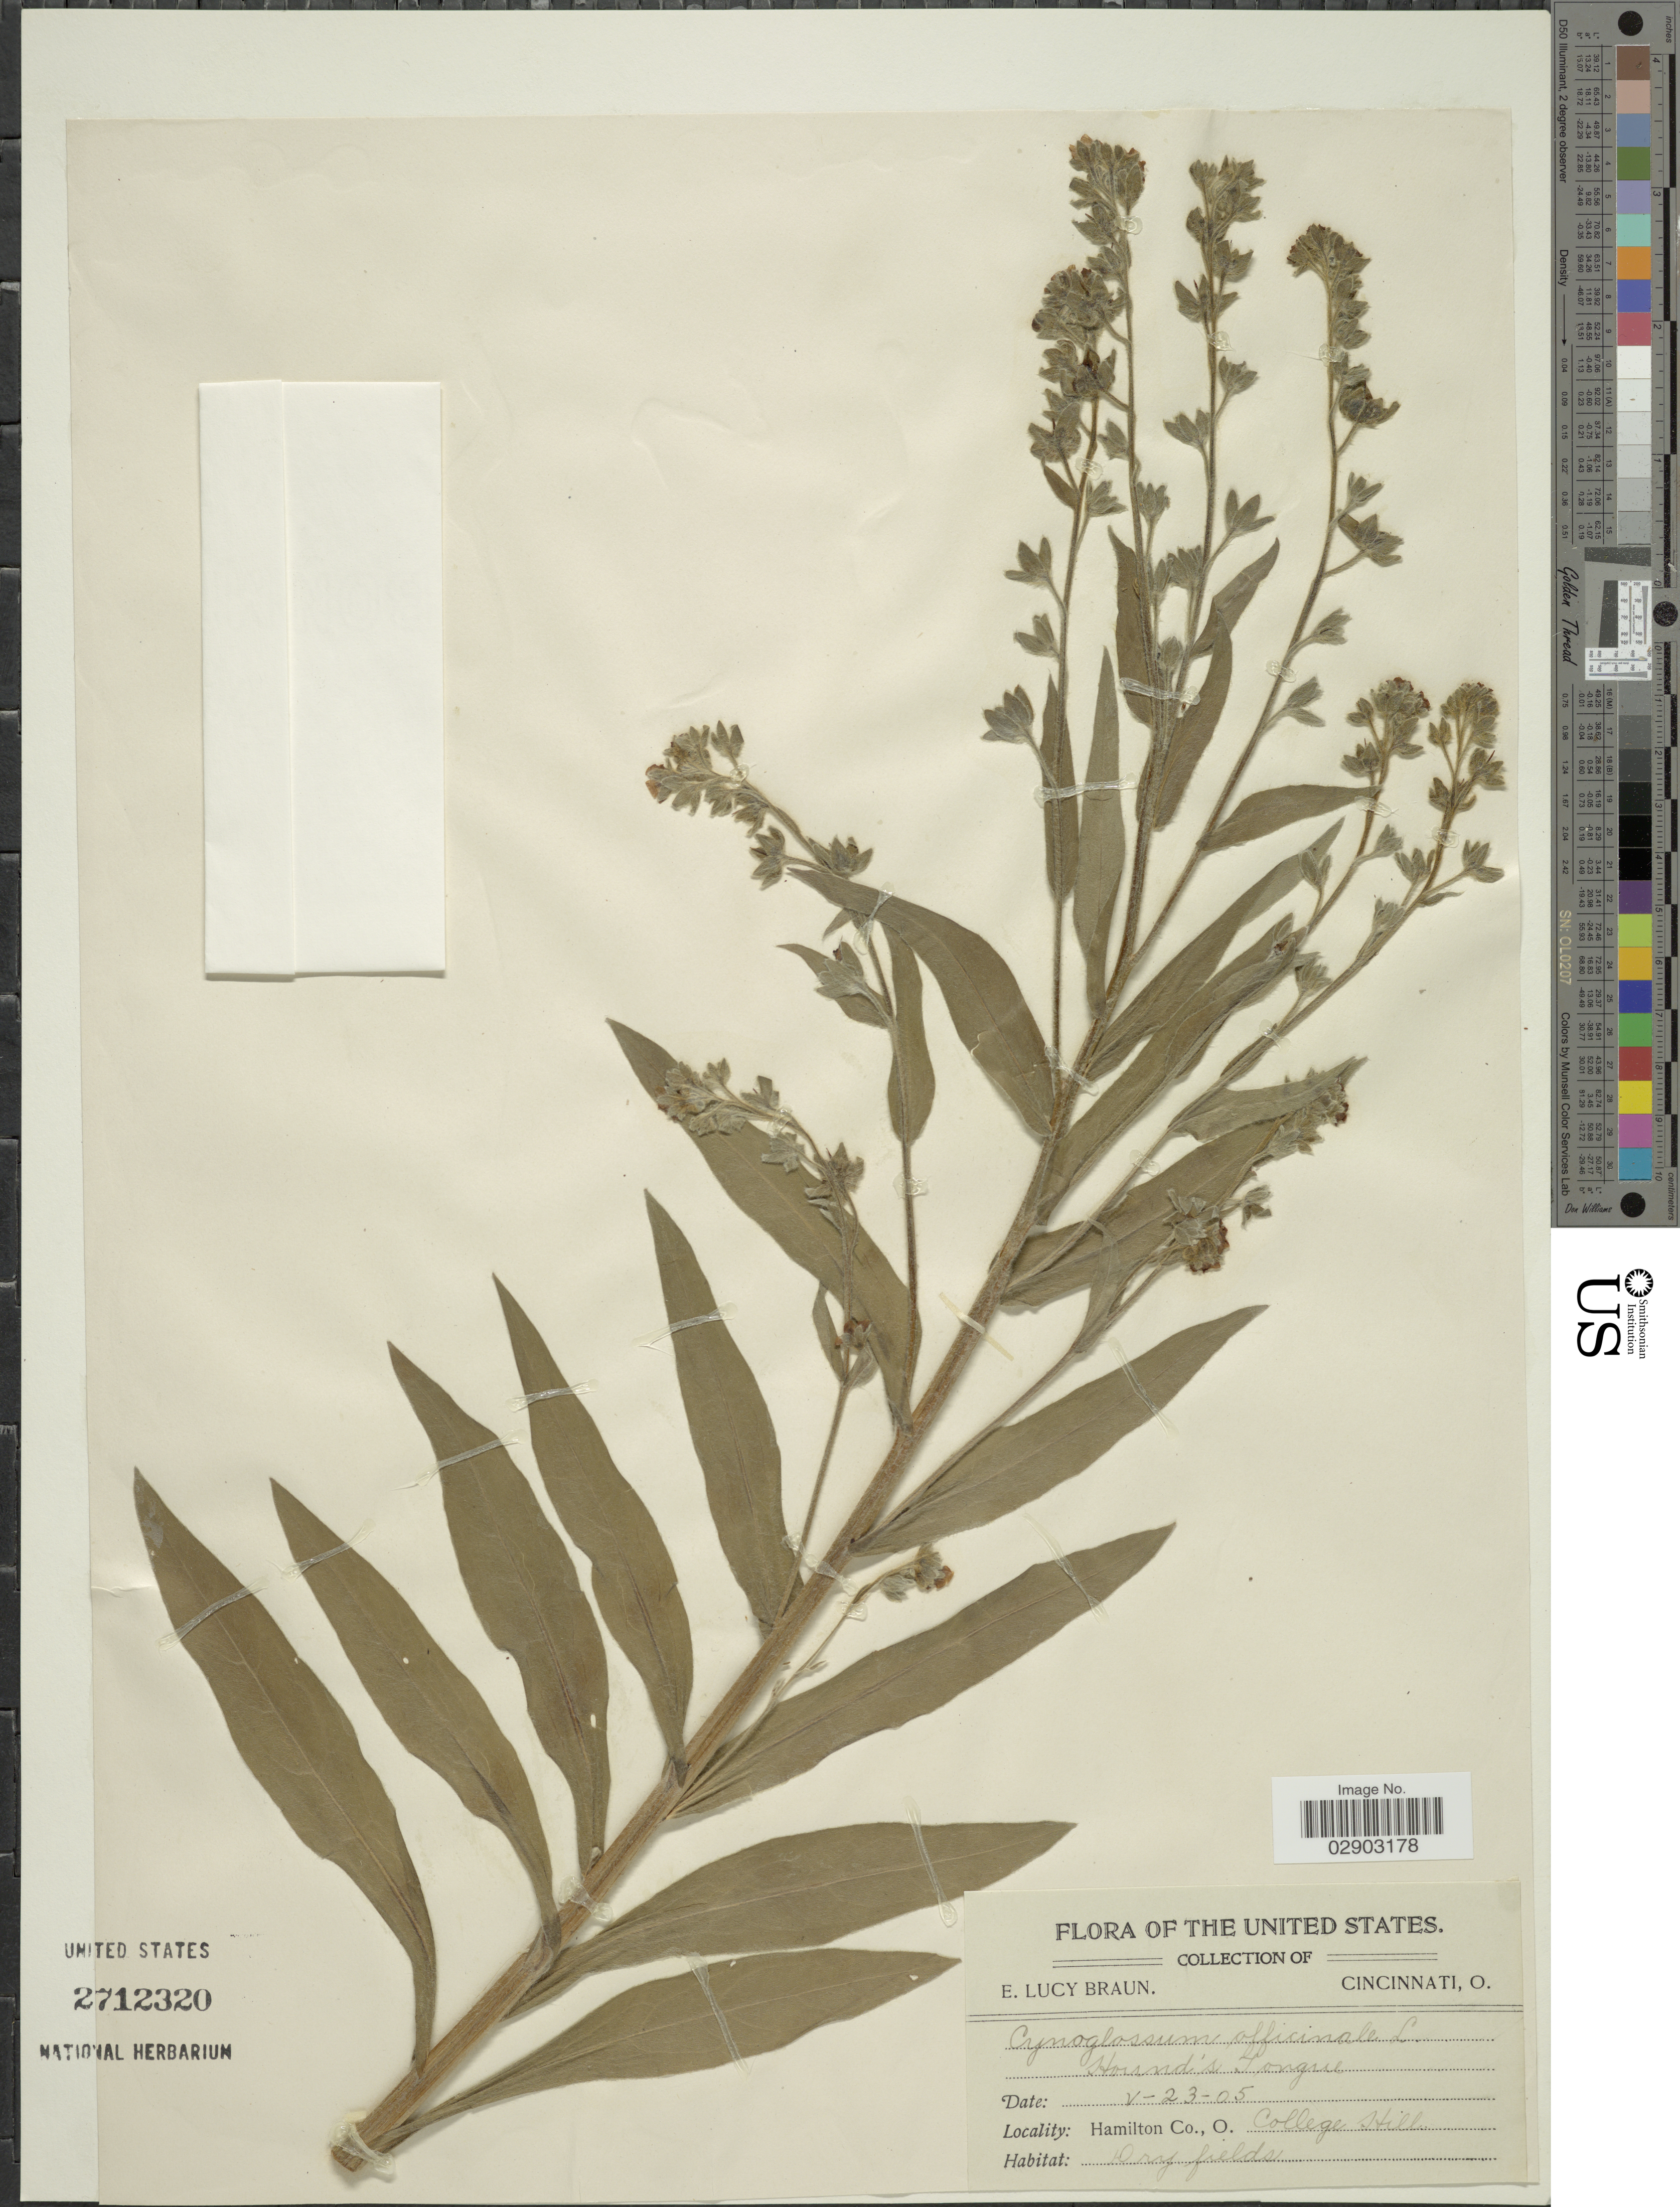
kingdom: Plantae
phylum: Tracheophyta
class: Magnoliopsida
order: Boraginales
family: Boraginaceae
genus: Cynoglossum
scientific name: Cynoglossum officinale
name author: L.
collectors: E. L. Braun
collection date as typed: Transcribed d/m/y: 23/5/5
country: United States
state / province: Ohio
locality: Hamilton Co., O. College Hill.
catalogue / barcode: US 2712320